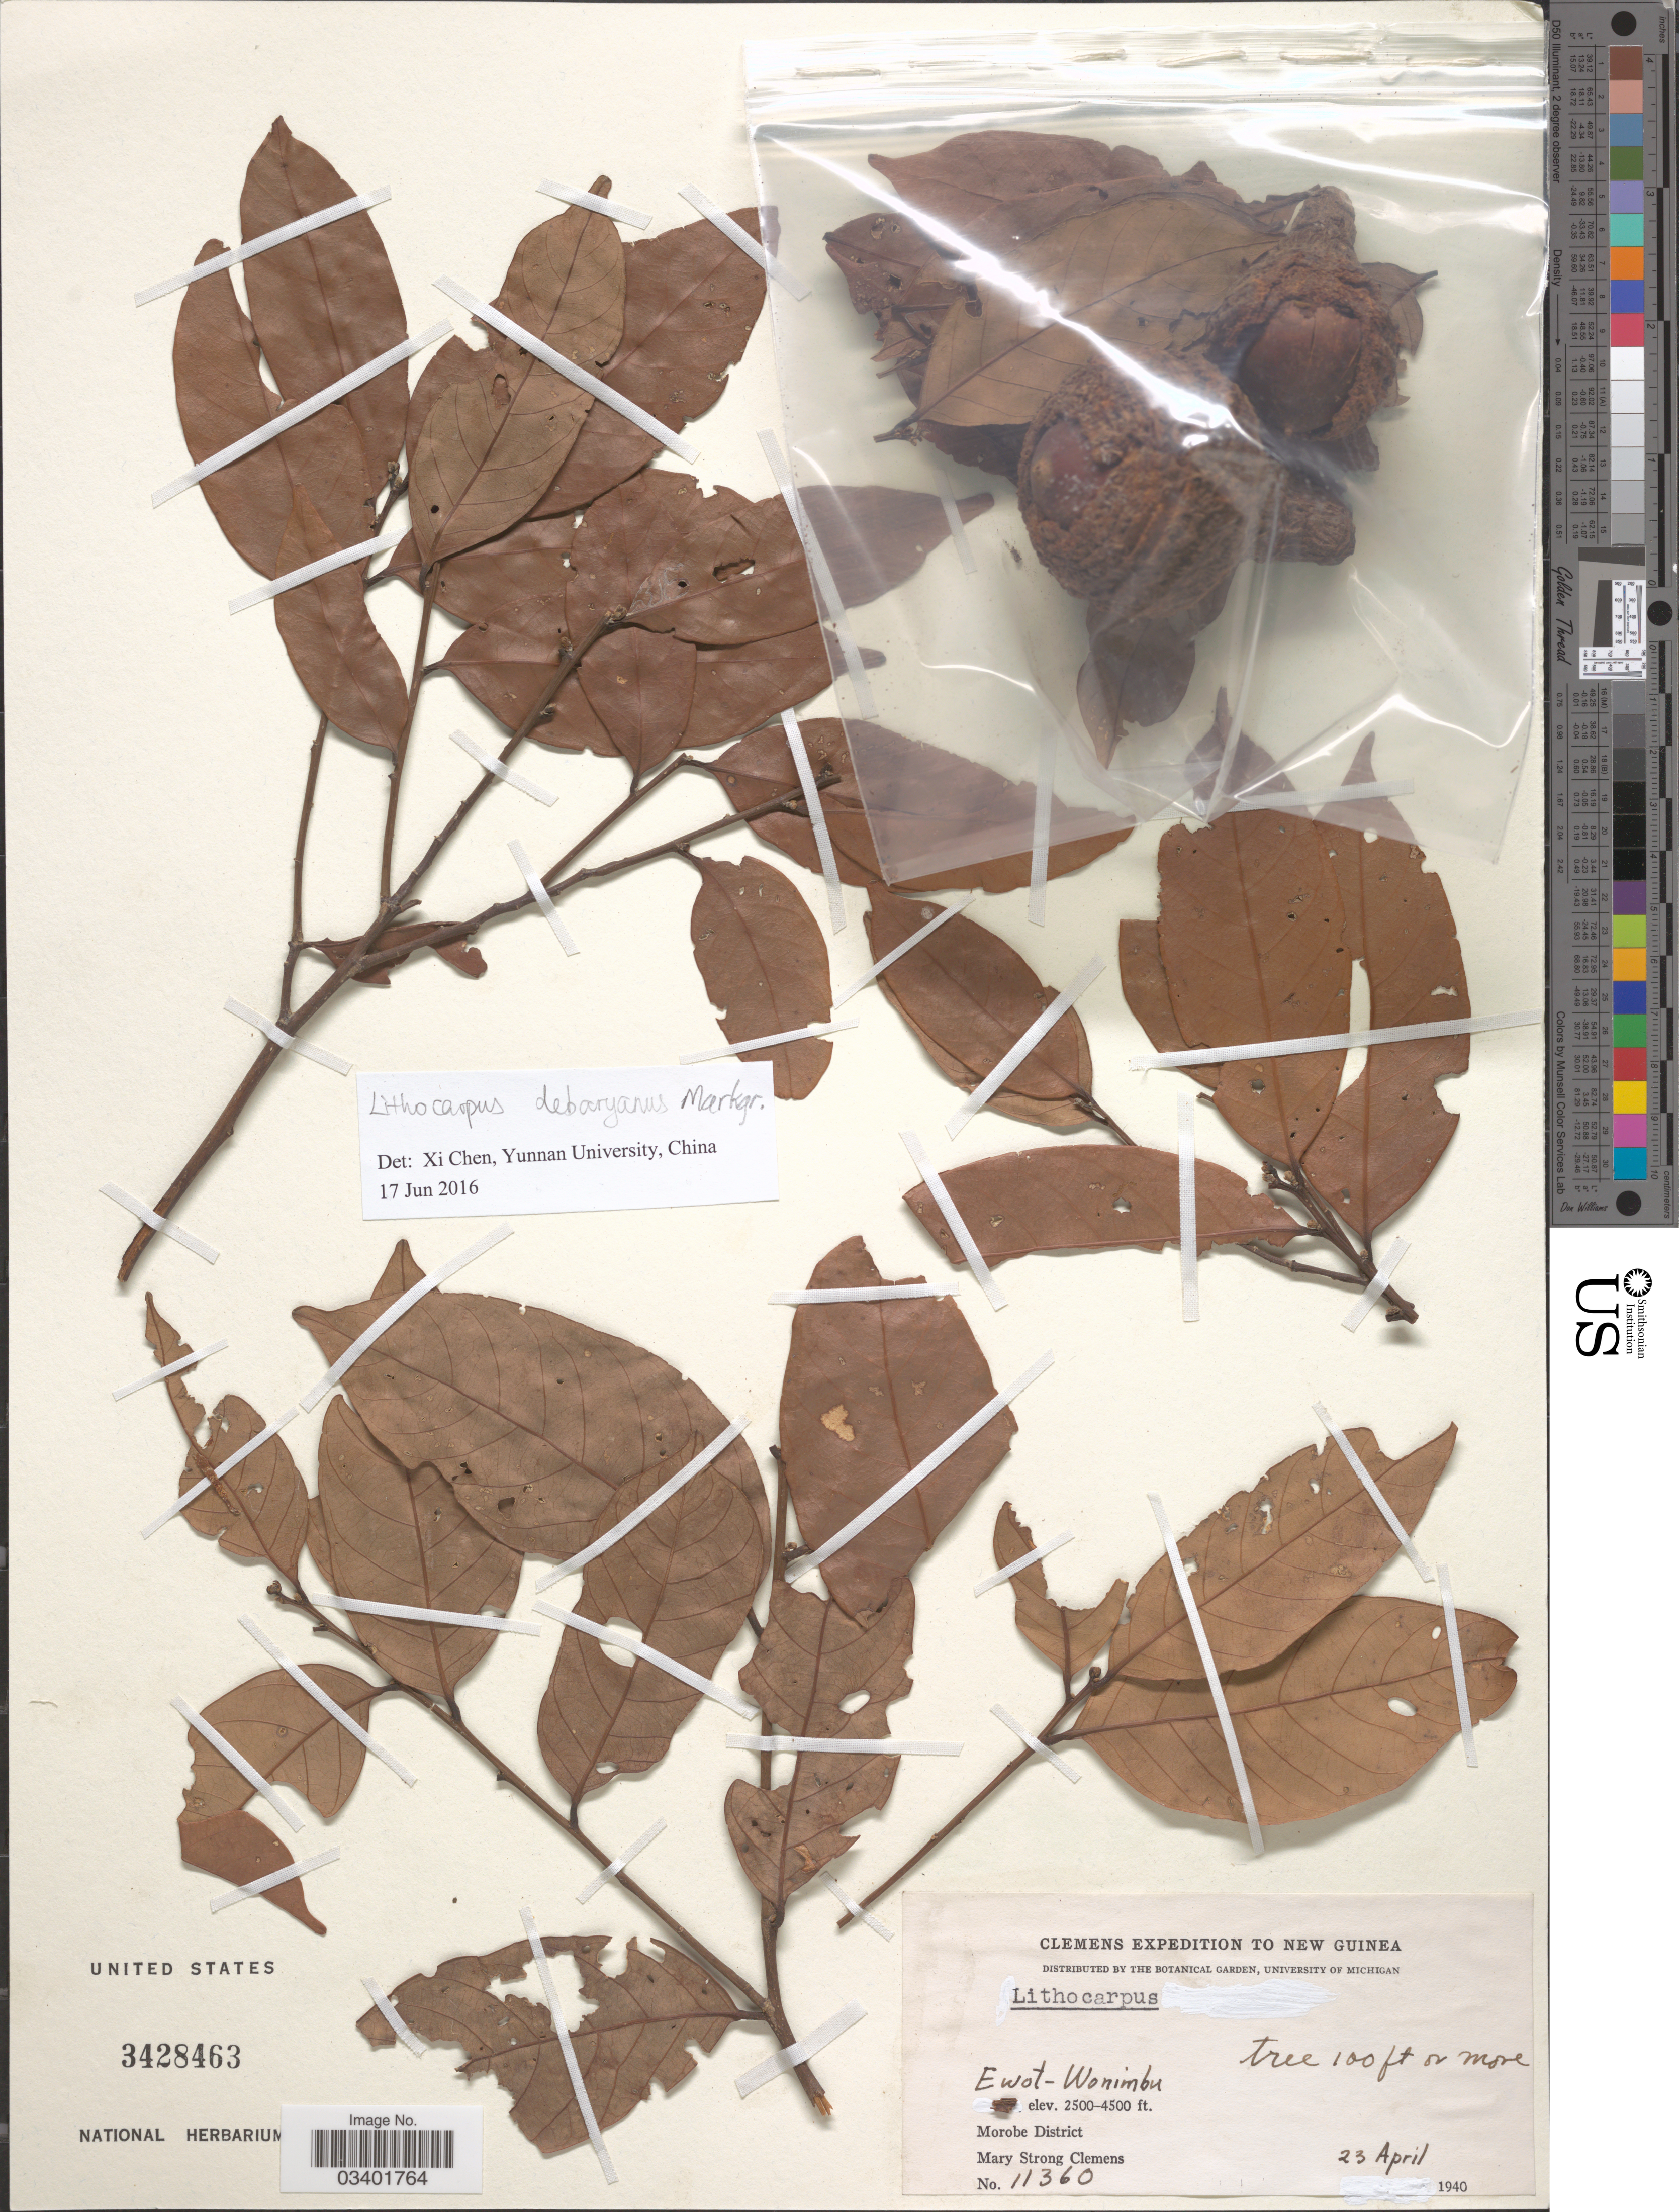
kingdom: Plantae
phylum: Tracheophyta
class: Magnoliopsida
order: Fagales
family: Fagaceae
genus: Lithocarpus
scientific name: Lithocarpus debaryanus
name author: (Warb.) Markgr.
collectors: M. S. Clemens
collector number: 11360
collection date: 1940-04-23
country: Papua New Guinea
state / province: Morobe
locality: New Guinea, Morobe District.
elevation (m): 762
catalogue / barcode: US 3428463